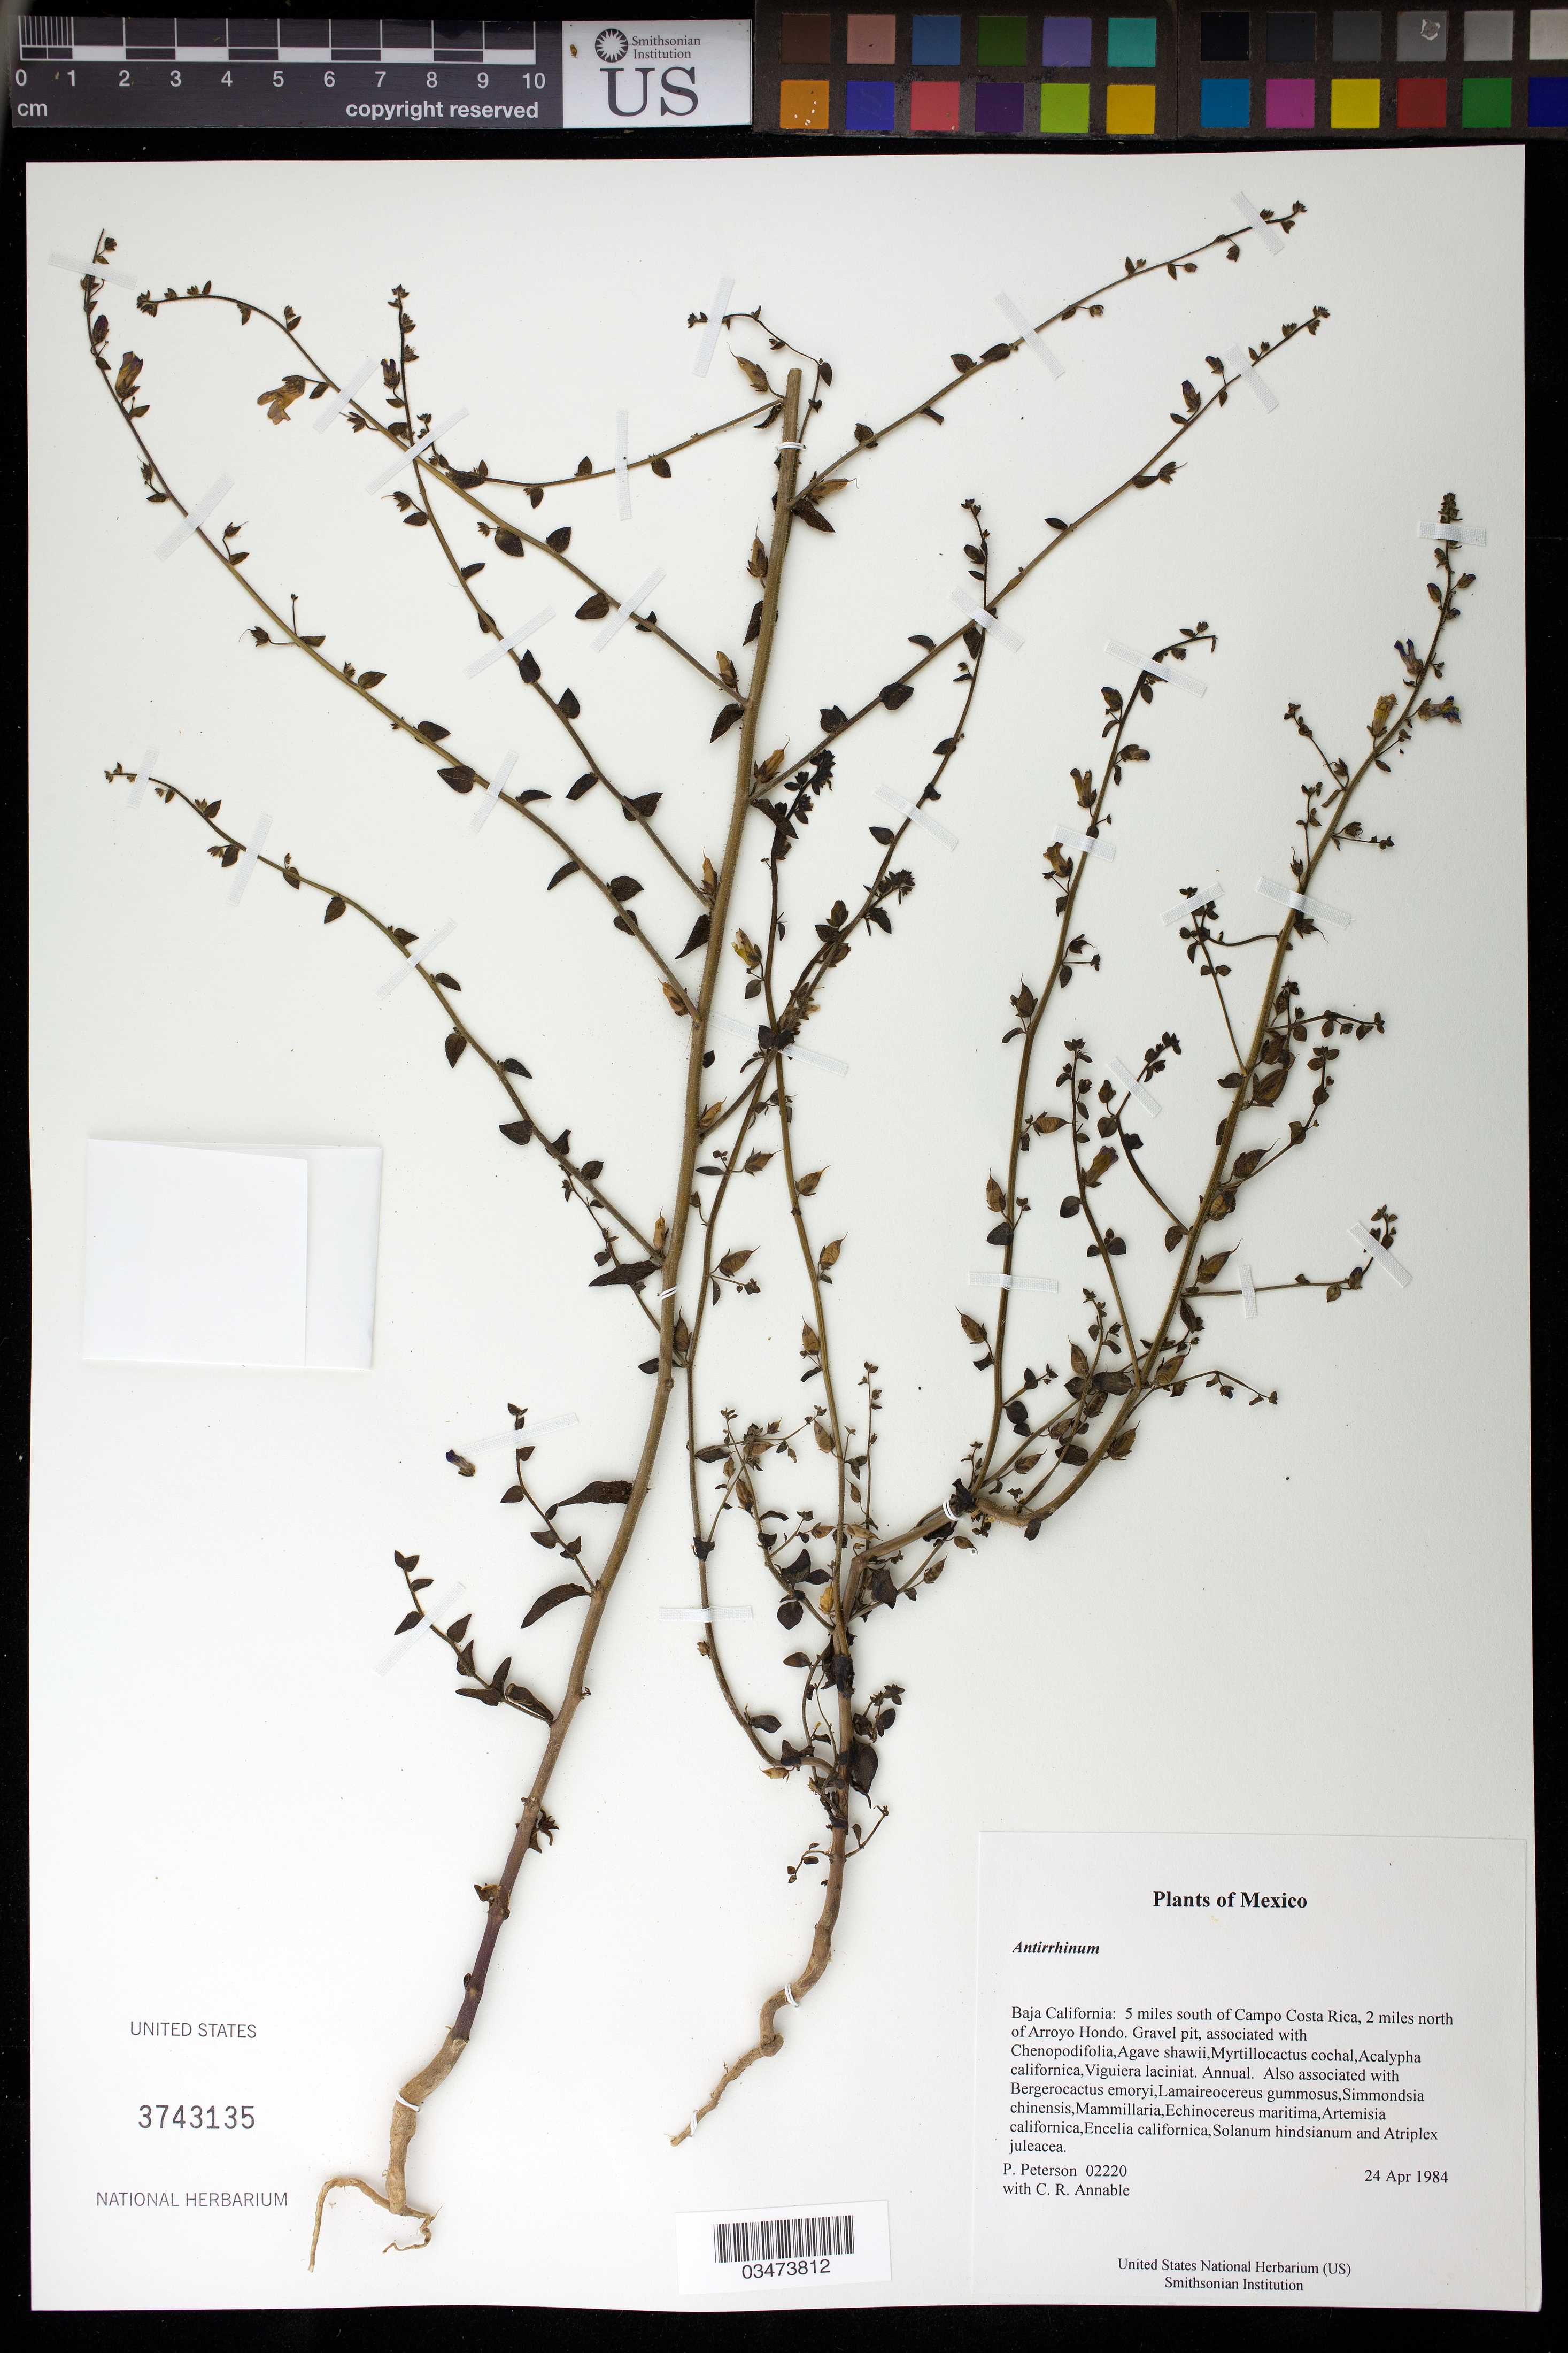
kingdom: Plantae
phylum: Tracheophyta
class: Magnoliopsida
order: Lamiales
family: Plantaginaceae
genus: Antirrhinum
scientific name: Antirrhinum sp.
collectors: P. M. Peterson & C. R. Annable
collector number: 02220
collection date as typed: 24 Apr 1984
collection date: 1984-04-24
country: Mexico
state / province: Baja California Norte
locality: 5 miles south of Campo Costa Rica, 2 miles north of Arroyo Hondo.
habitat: Gravel pit, associated with Chenopodifolia,Agave shawii,Myrtillocactus cochal,Acalypha californica,Viguiera laciniat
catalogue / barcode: US 3743135